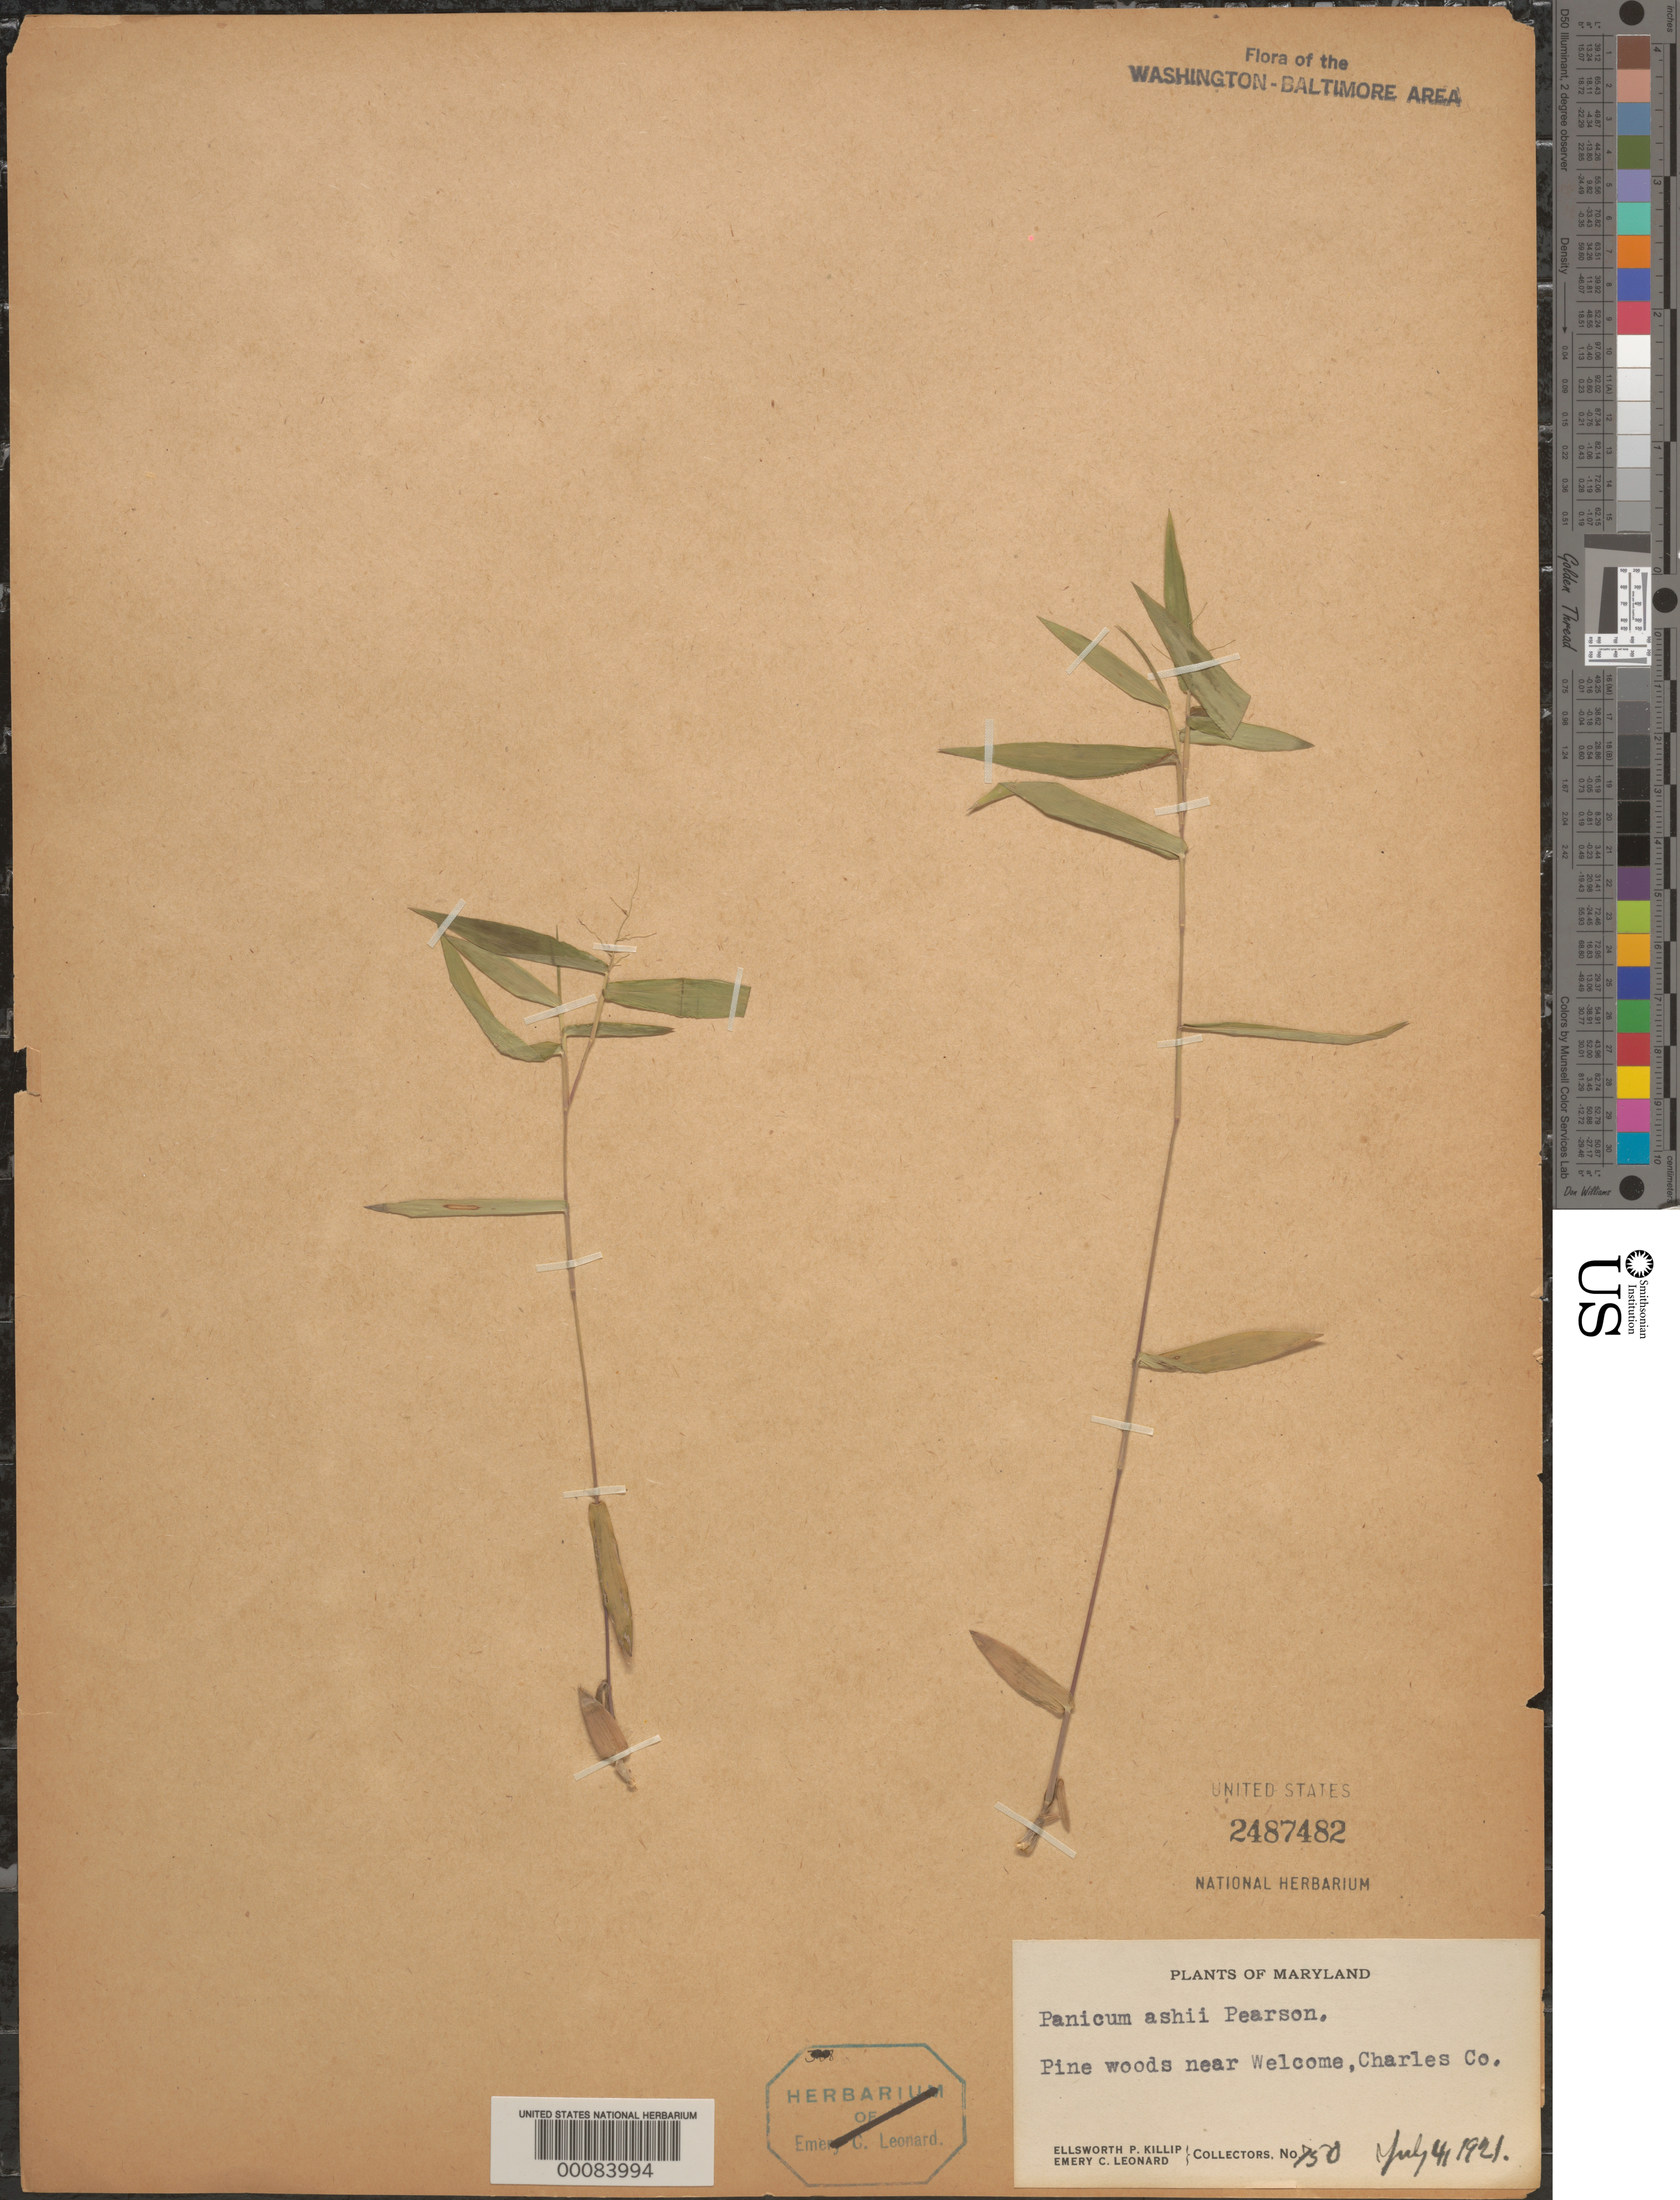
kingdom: Plantae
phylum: Tracheophyta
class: Liliopsida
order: Poales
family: Poaceae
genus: Dichanthelium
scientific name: Dichanthelium commutatum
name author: (Schult.) Gould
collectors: E. P. Killip & E. C. Leonard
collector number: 750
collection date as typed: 04 Jul 1921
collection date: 1921-07-04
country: United States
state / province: Maryland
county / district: Charles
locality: Welcome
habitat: Pine woods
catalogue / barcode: US 2487482